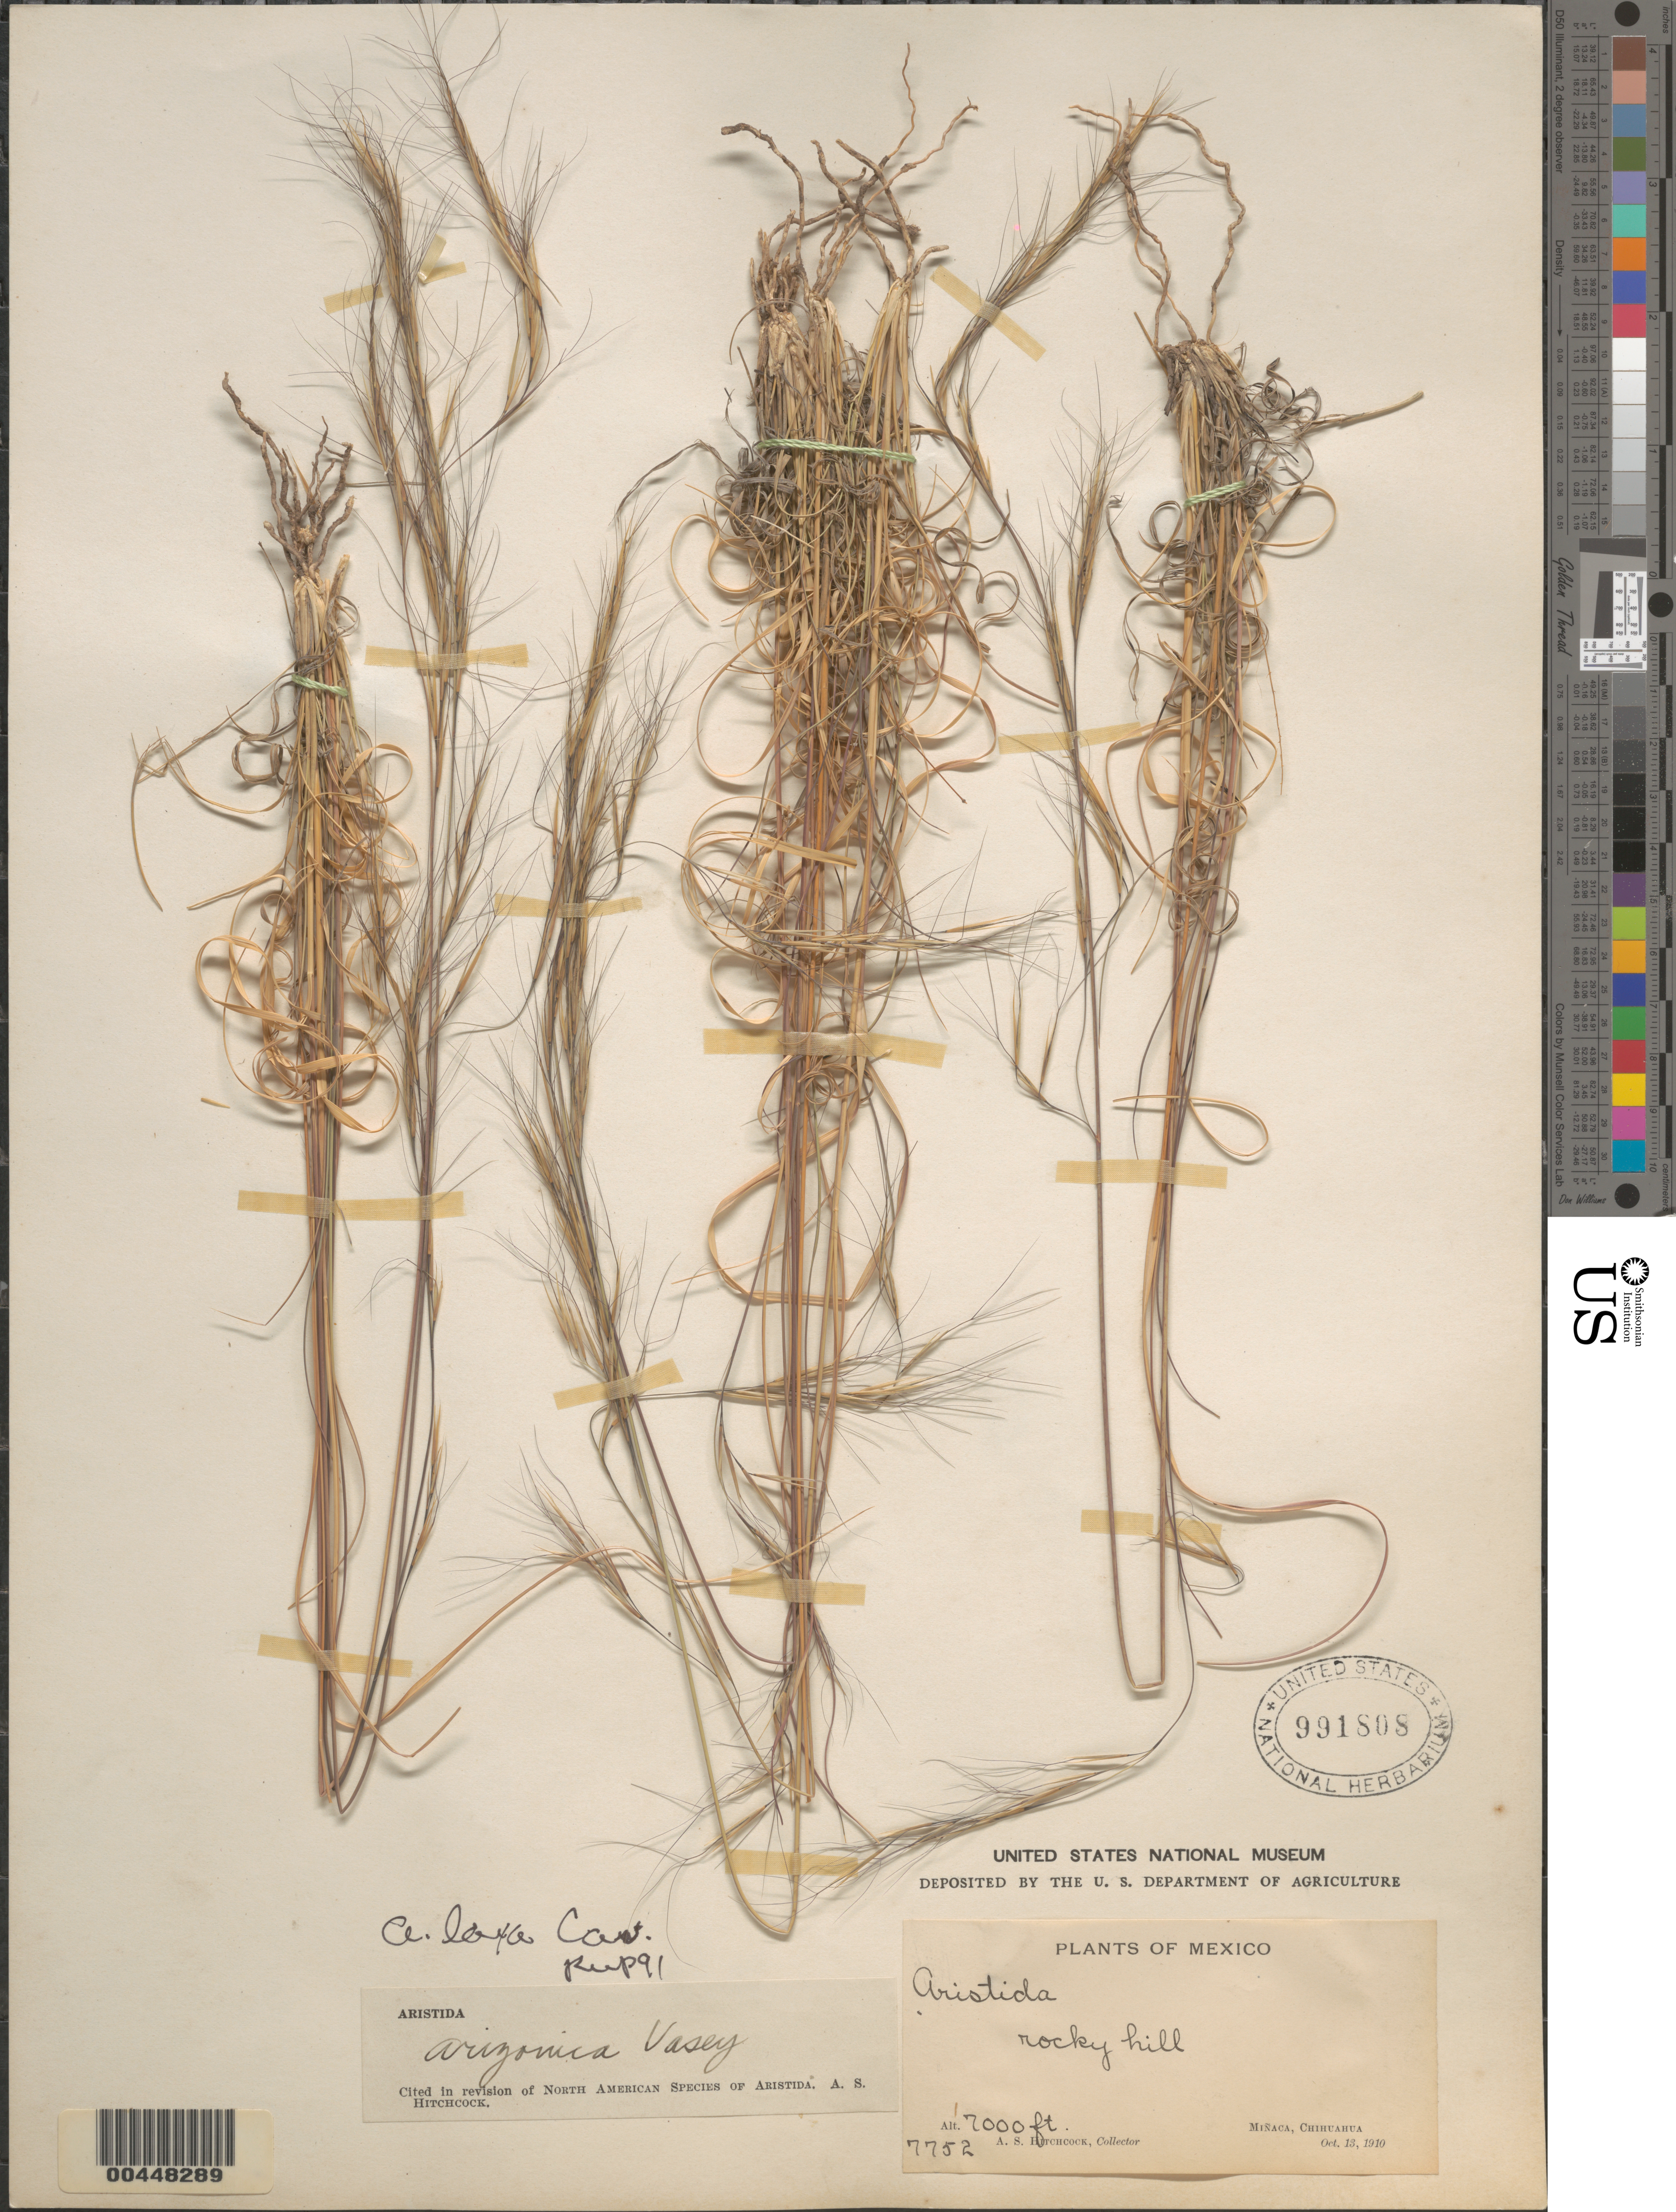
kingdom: Plantae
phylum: Tracheophyta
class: Liliopsida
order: Poales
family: Poaceae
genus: Aristida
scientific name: Aristida arizonica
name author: Vasey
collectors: A. S. Hitchcock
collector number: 7752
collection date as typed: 13 Oct 1910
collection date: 1910-10-13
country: Mexico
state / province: Chihuahua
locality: Minaca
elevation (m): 2134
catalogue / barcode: US 991808